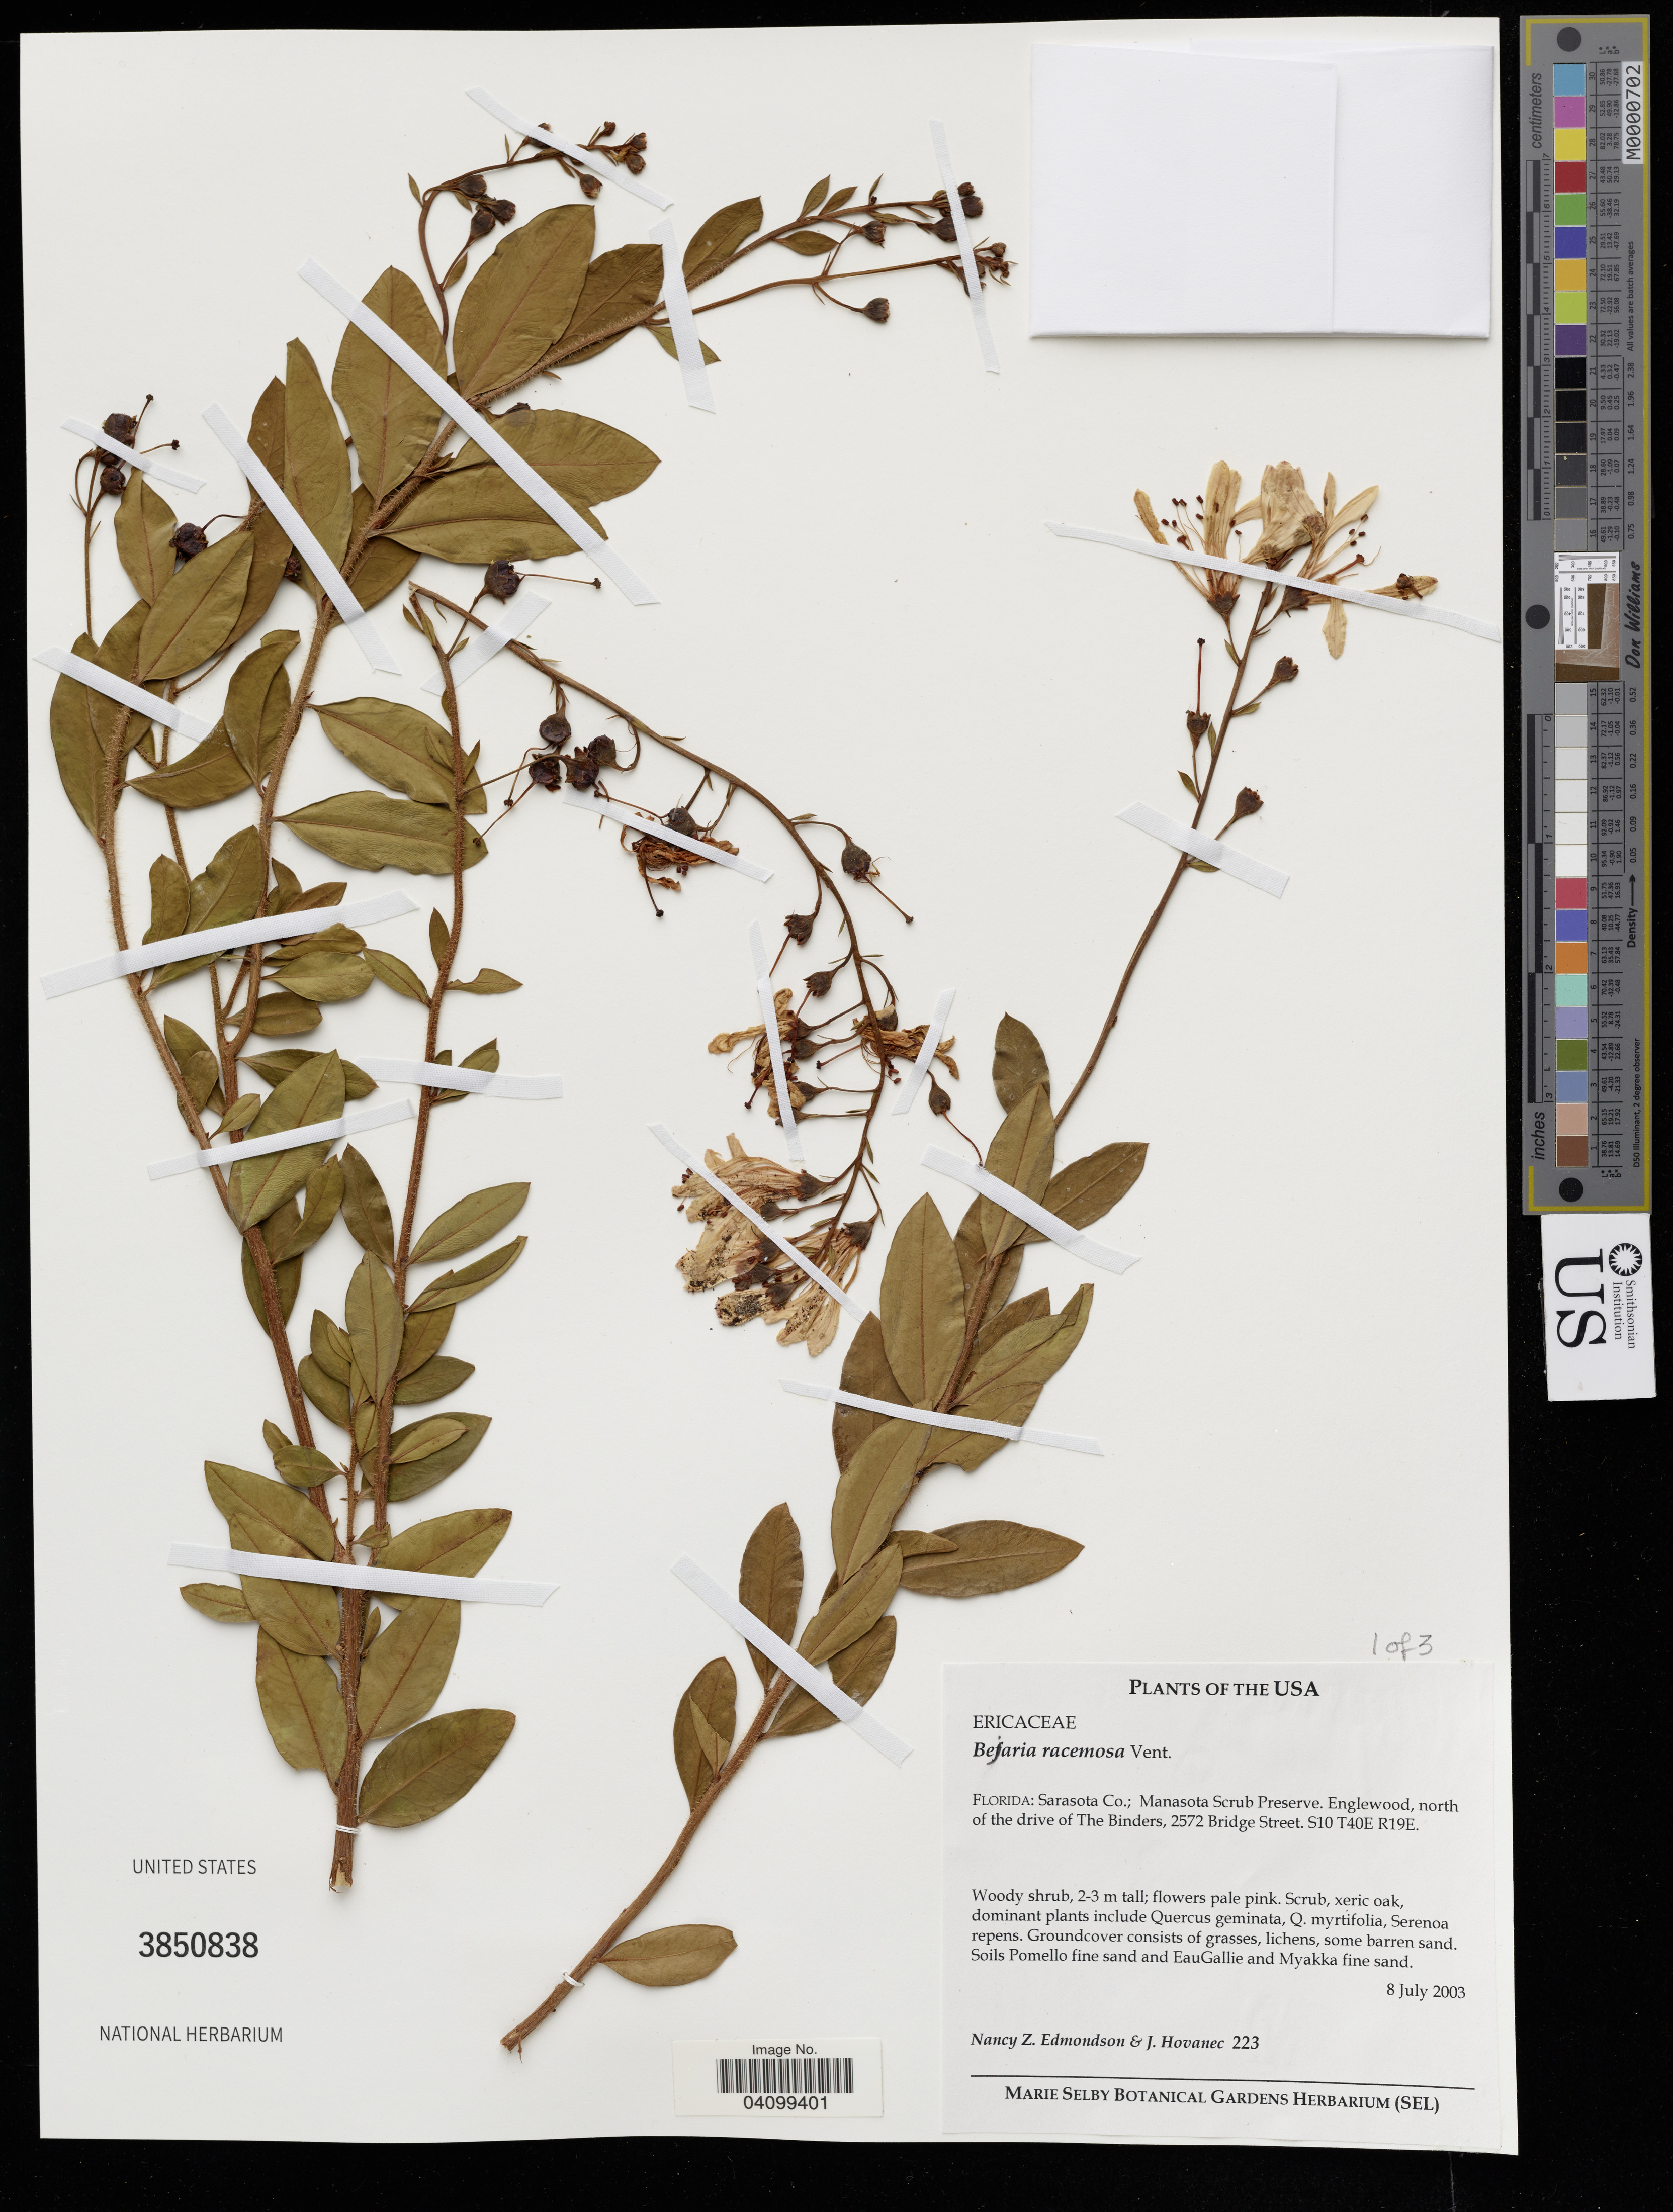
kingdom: Plantae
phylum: Tracheophyta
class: Magnoliopsida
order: Ericales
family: Ericaceae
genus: Bejaria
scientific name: Bejaria racemosa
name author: Vent.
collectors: N. Edmondson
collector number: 223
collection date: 2003-07-08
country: United States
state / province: Florida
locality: Sarasota Co.; Manasota Scrub Preserve. Englewood, north of the drive of The Binders, 2572 Bridge Street. S10 T40E R19E.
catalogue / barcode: US 3850838